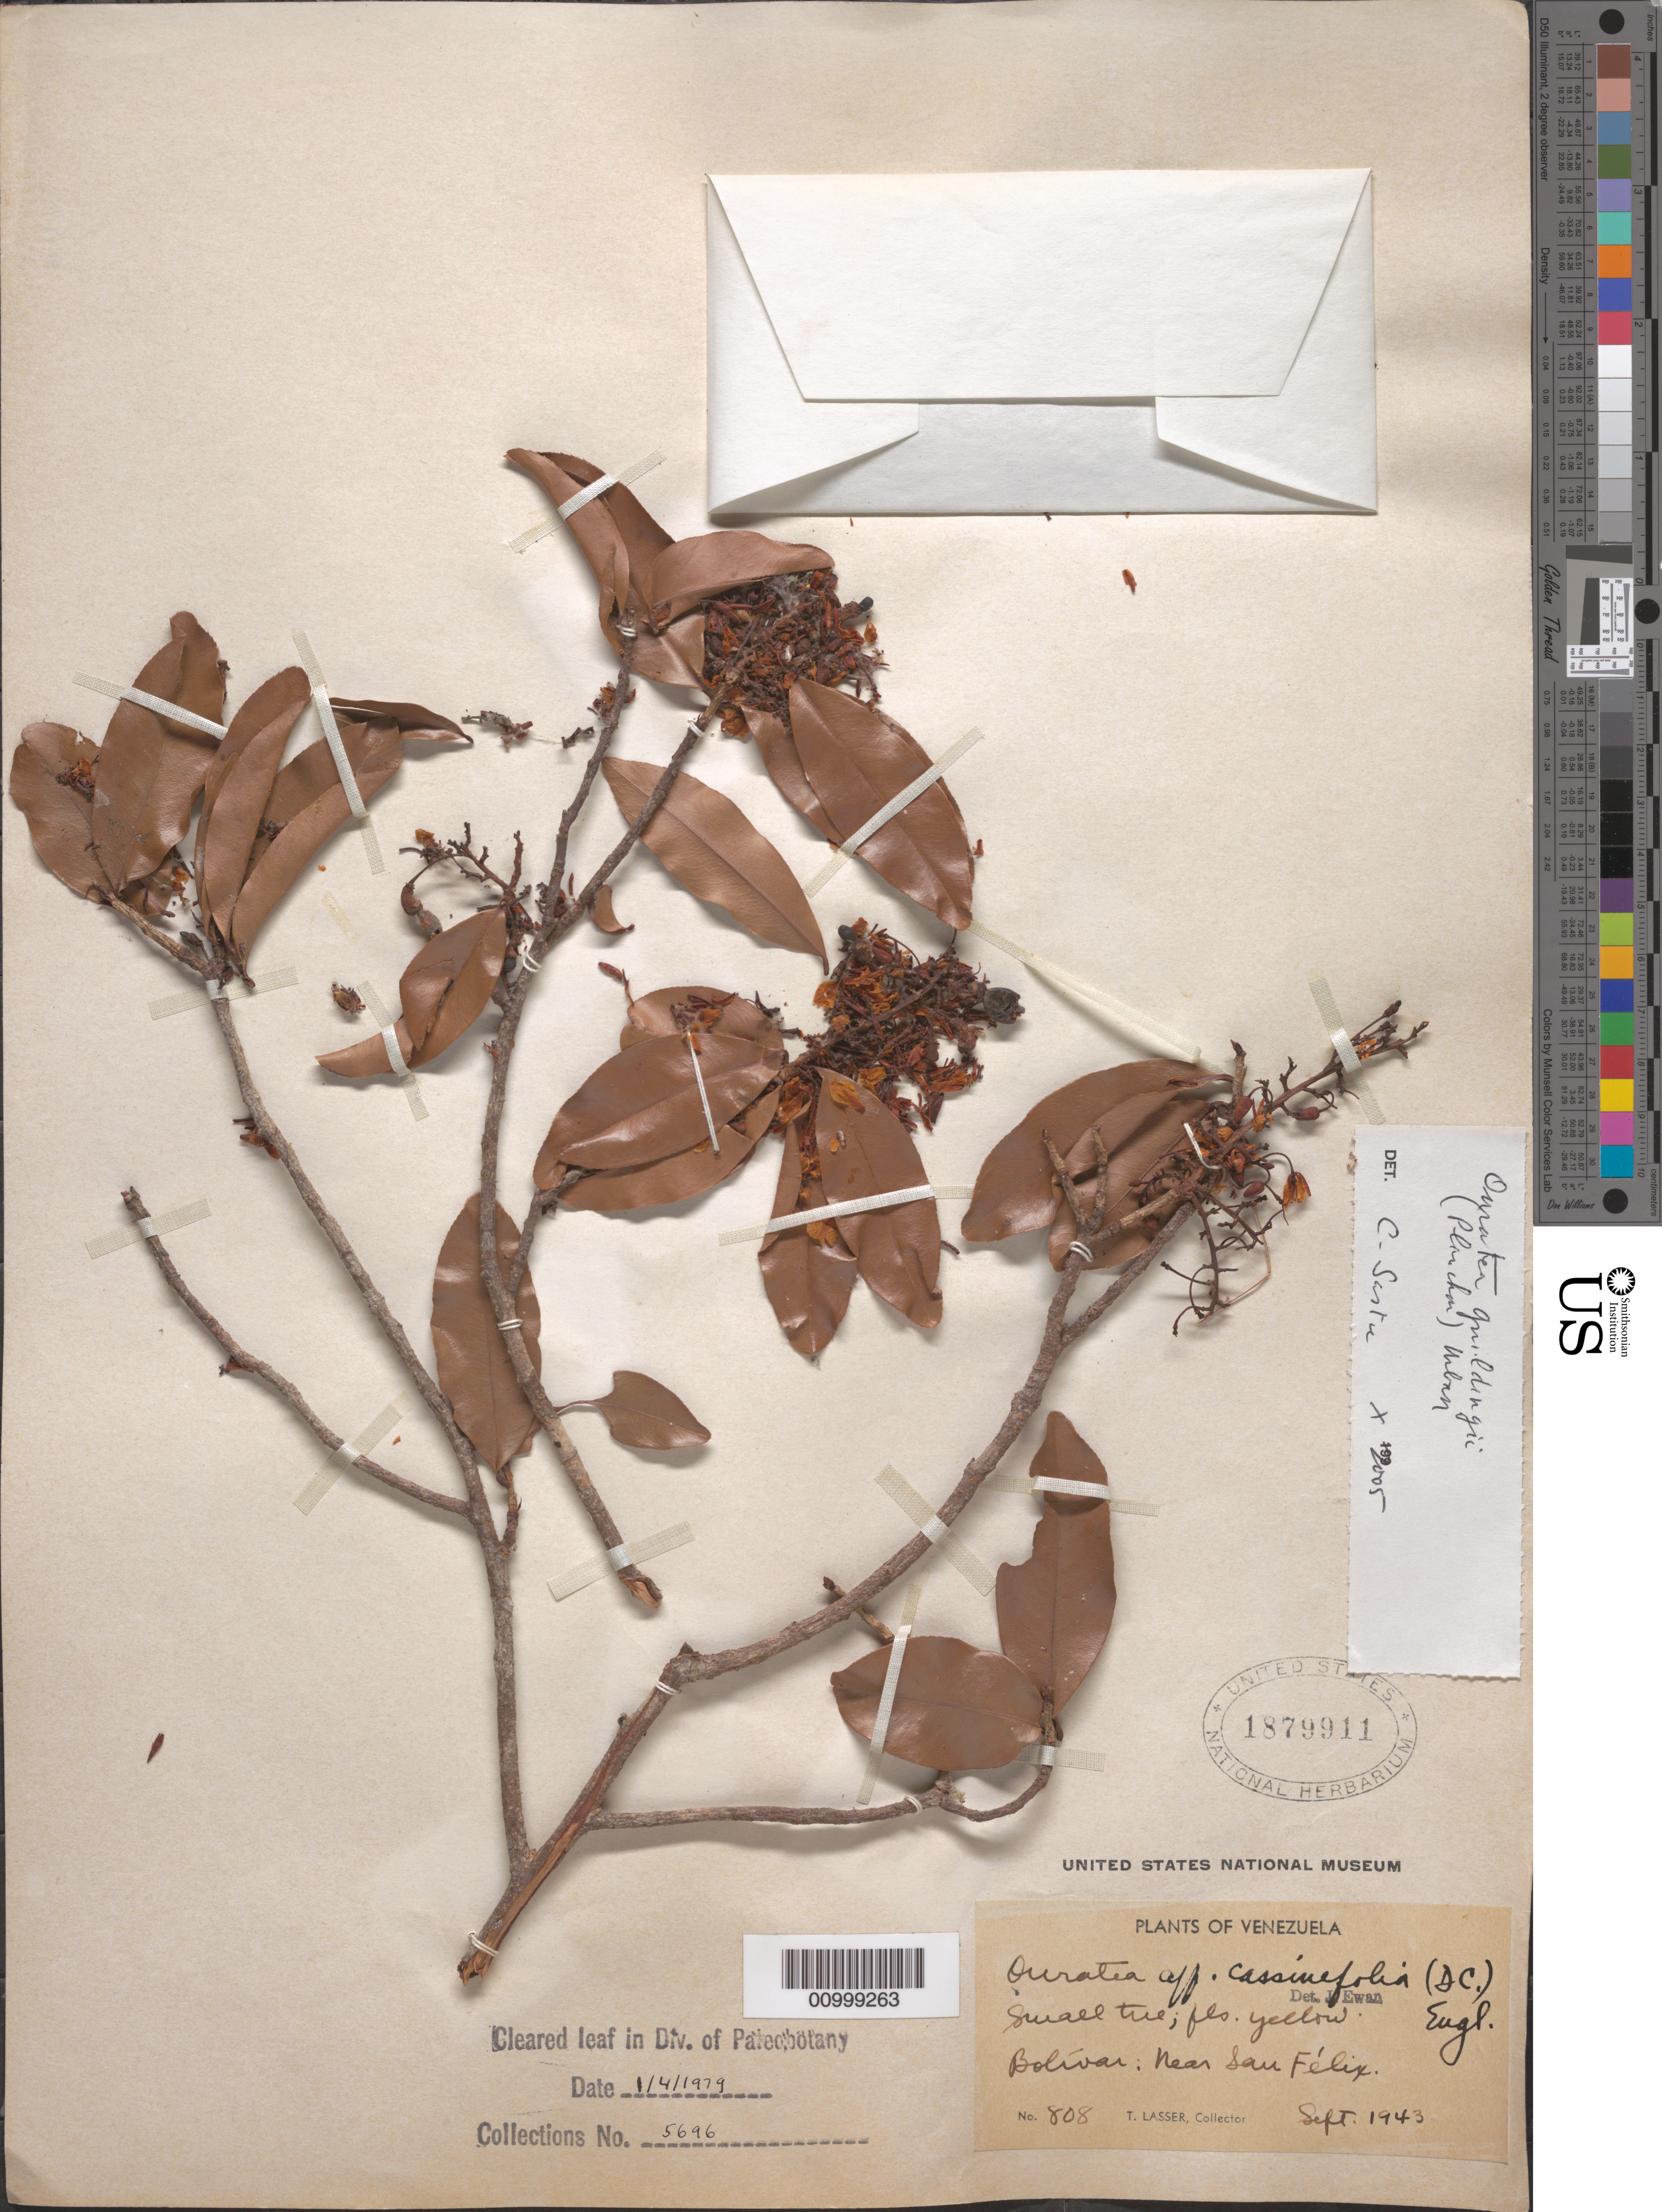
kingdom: Plantae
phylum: Tracheophyta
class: Magnoliopsida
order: Malpighiales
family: Ochnaceae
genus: Ouratea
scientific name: Ouratea guildingii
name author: (Planch.) Urb.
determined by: Sastre, C. H. L.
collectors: T. Lasser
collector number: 808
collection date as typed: Sep-43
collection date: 1943-09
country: Venezuela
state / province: Bolívar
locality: San Félix, near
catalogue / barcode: US 1879911